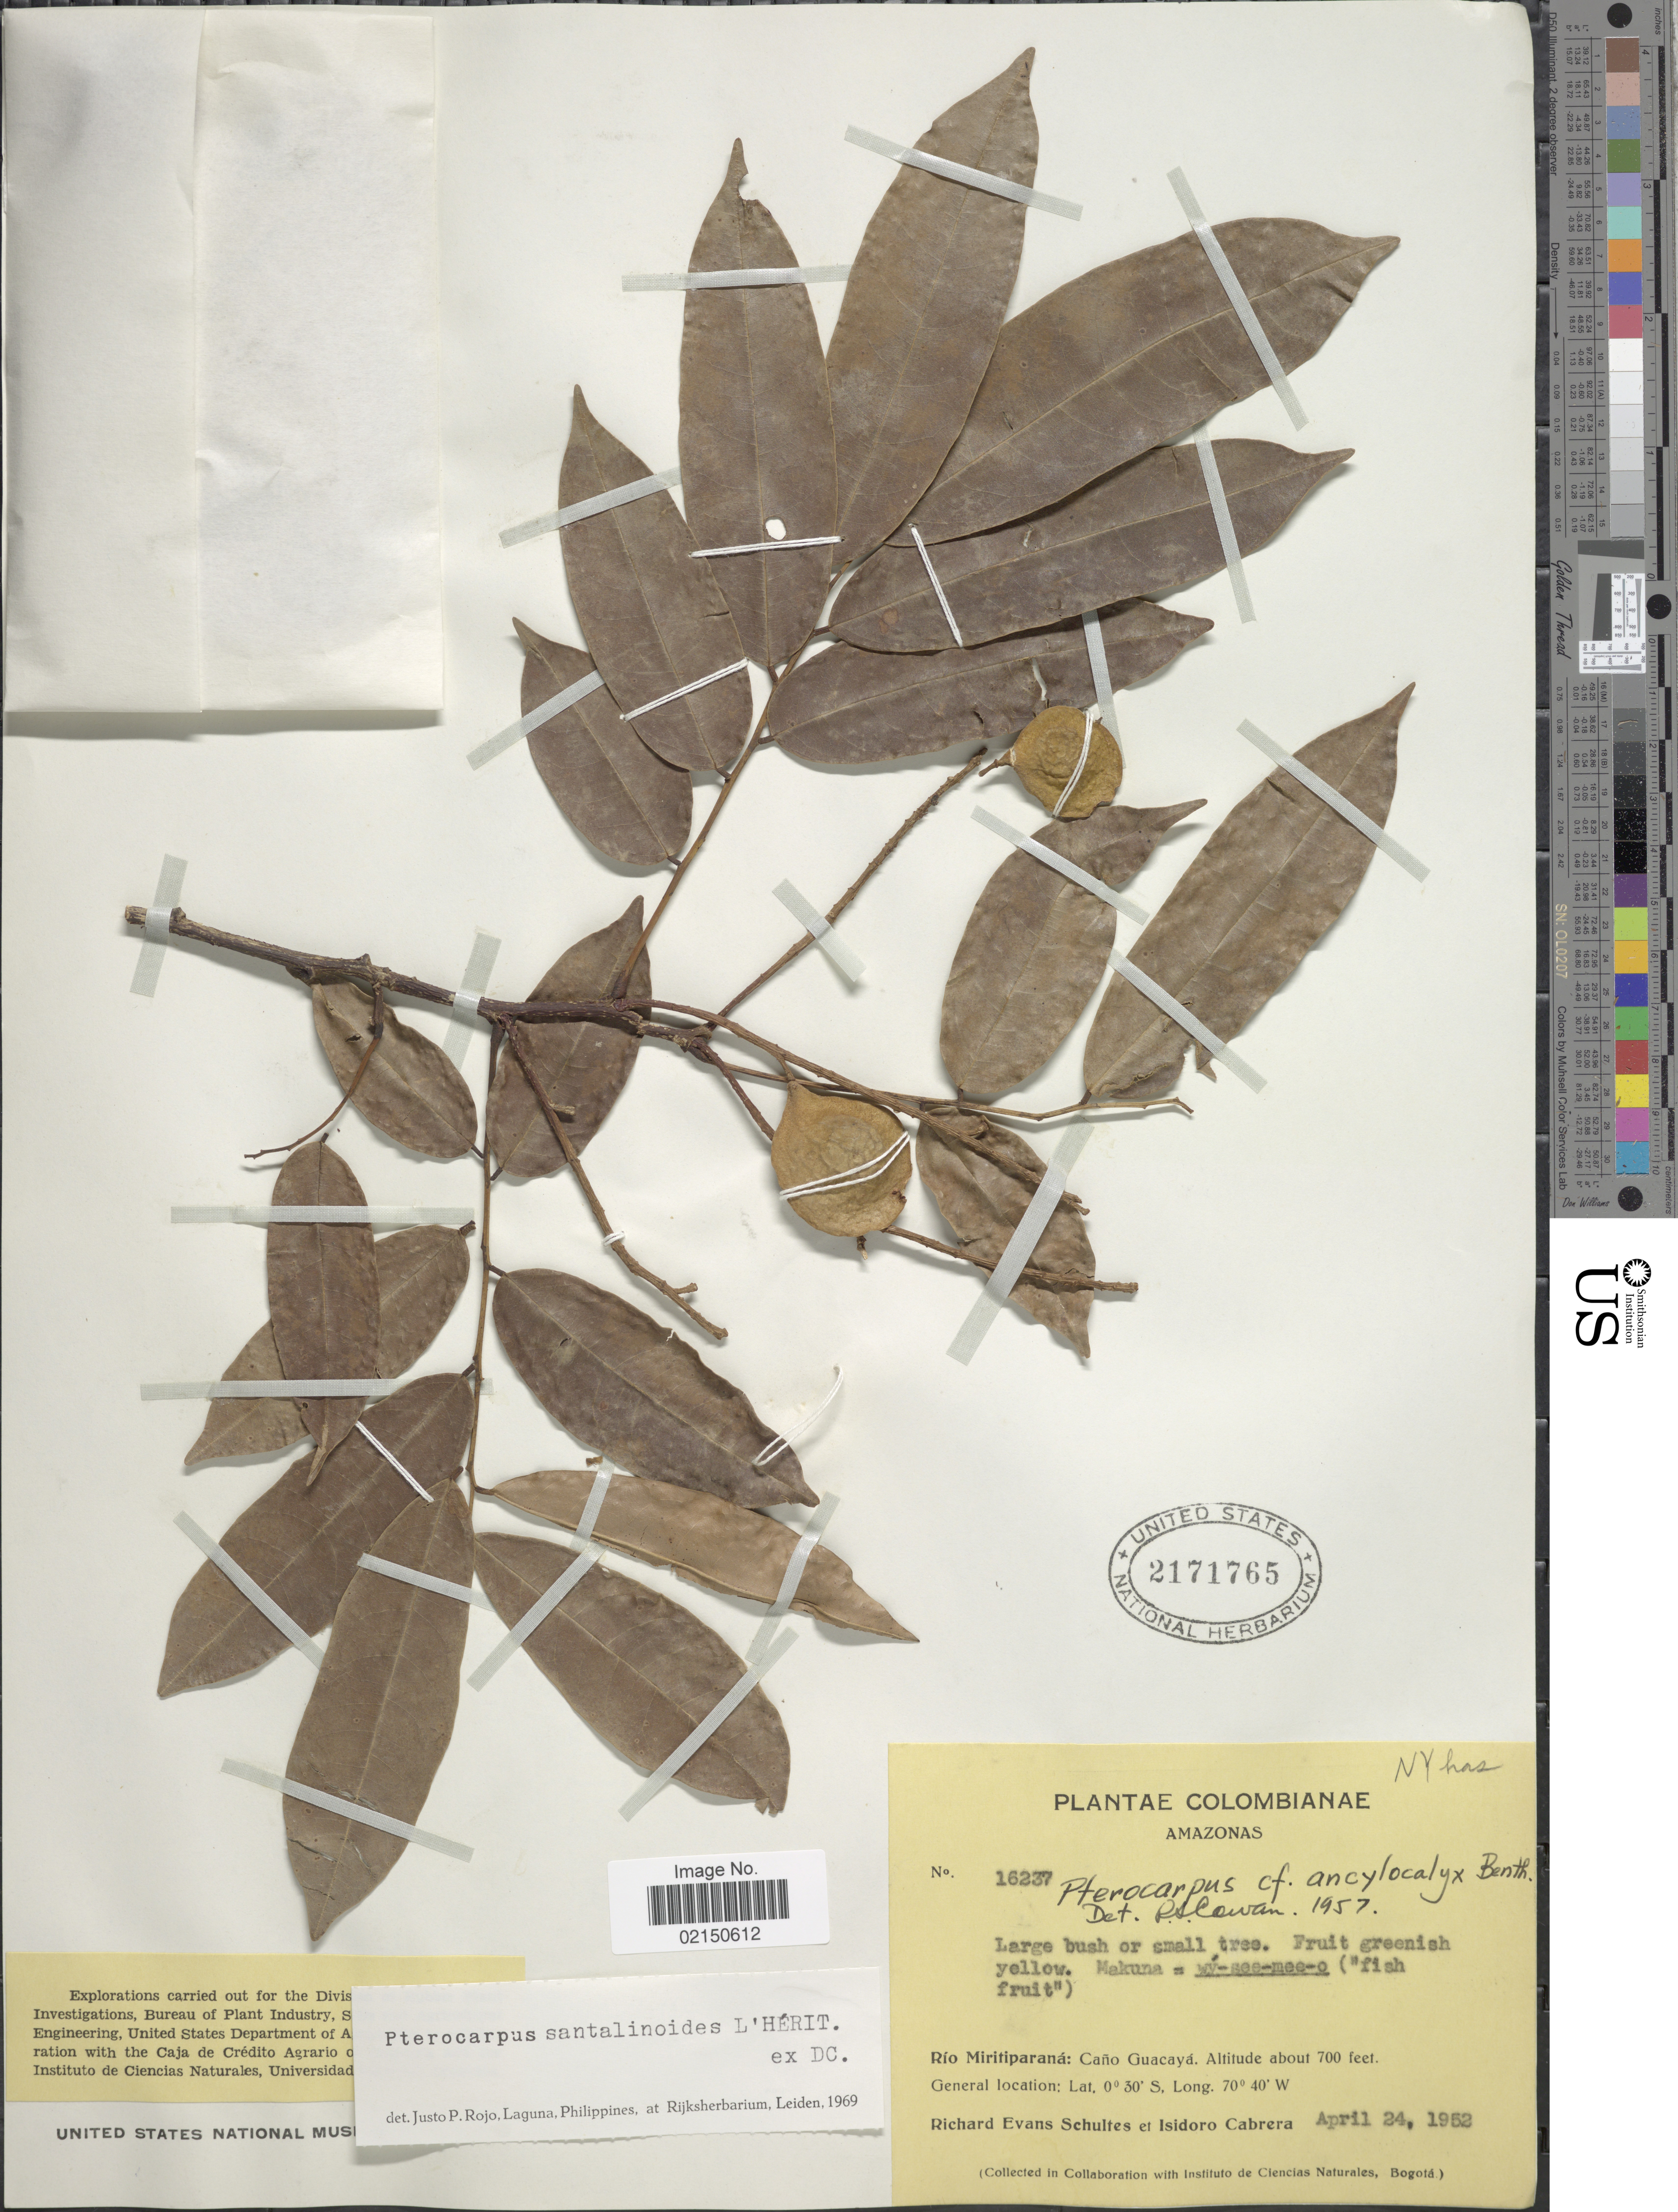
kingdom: Plantae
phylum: Tracheophyta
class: Magnoliopsida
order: Fabales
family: Fabaceae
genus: Pterocarpus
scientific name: Pterocarpus santalinoides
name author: L'Hér. ex DC.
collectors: R. E. Schultes & I. Cabrera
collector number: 16237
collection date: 1952-04-24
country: Colombia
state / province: Amazônas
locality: Rio Miritiparana: Cano Guacaya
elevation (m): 213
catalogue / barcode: US 2171765